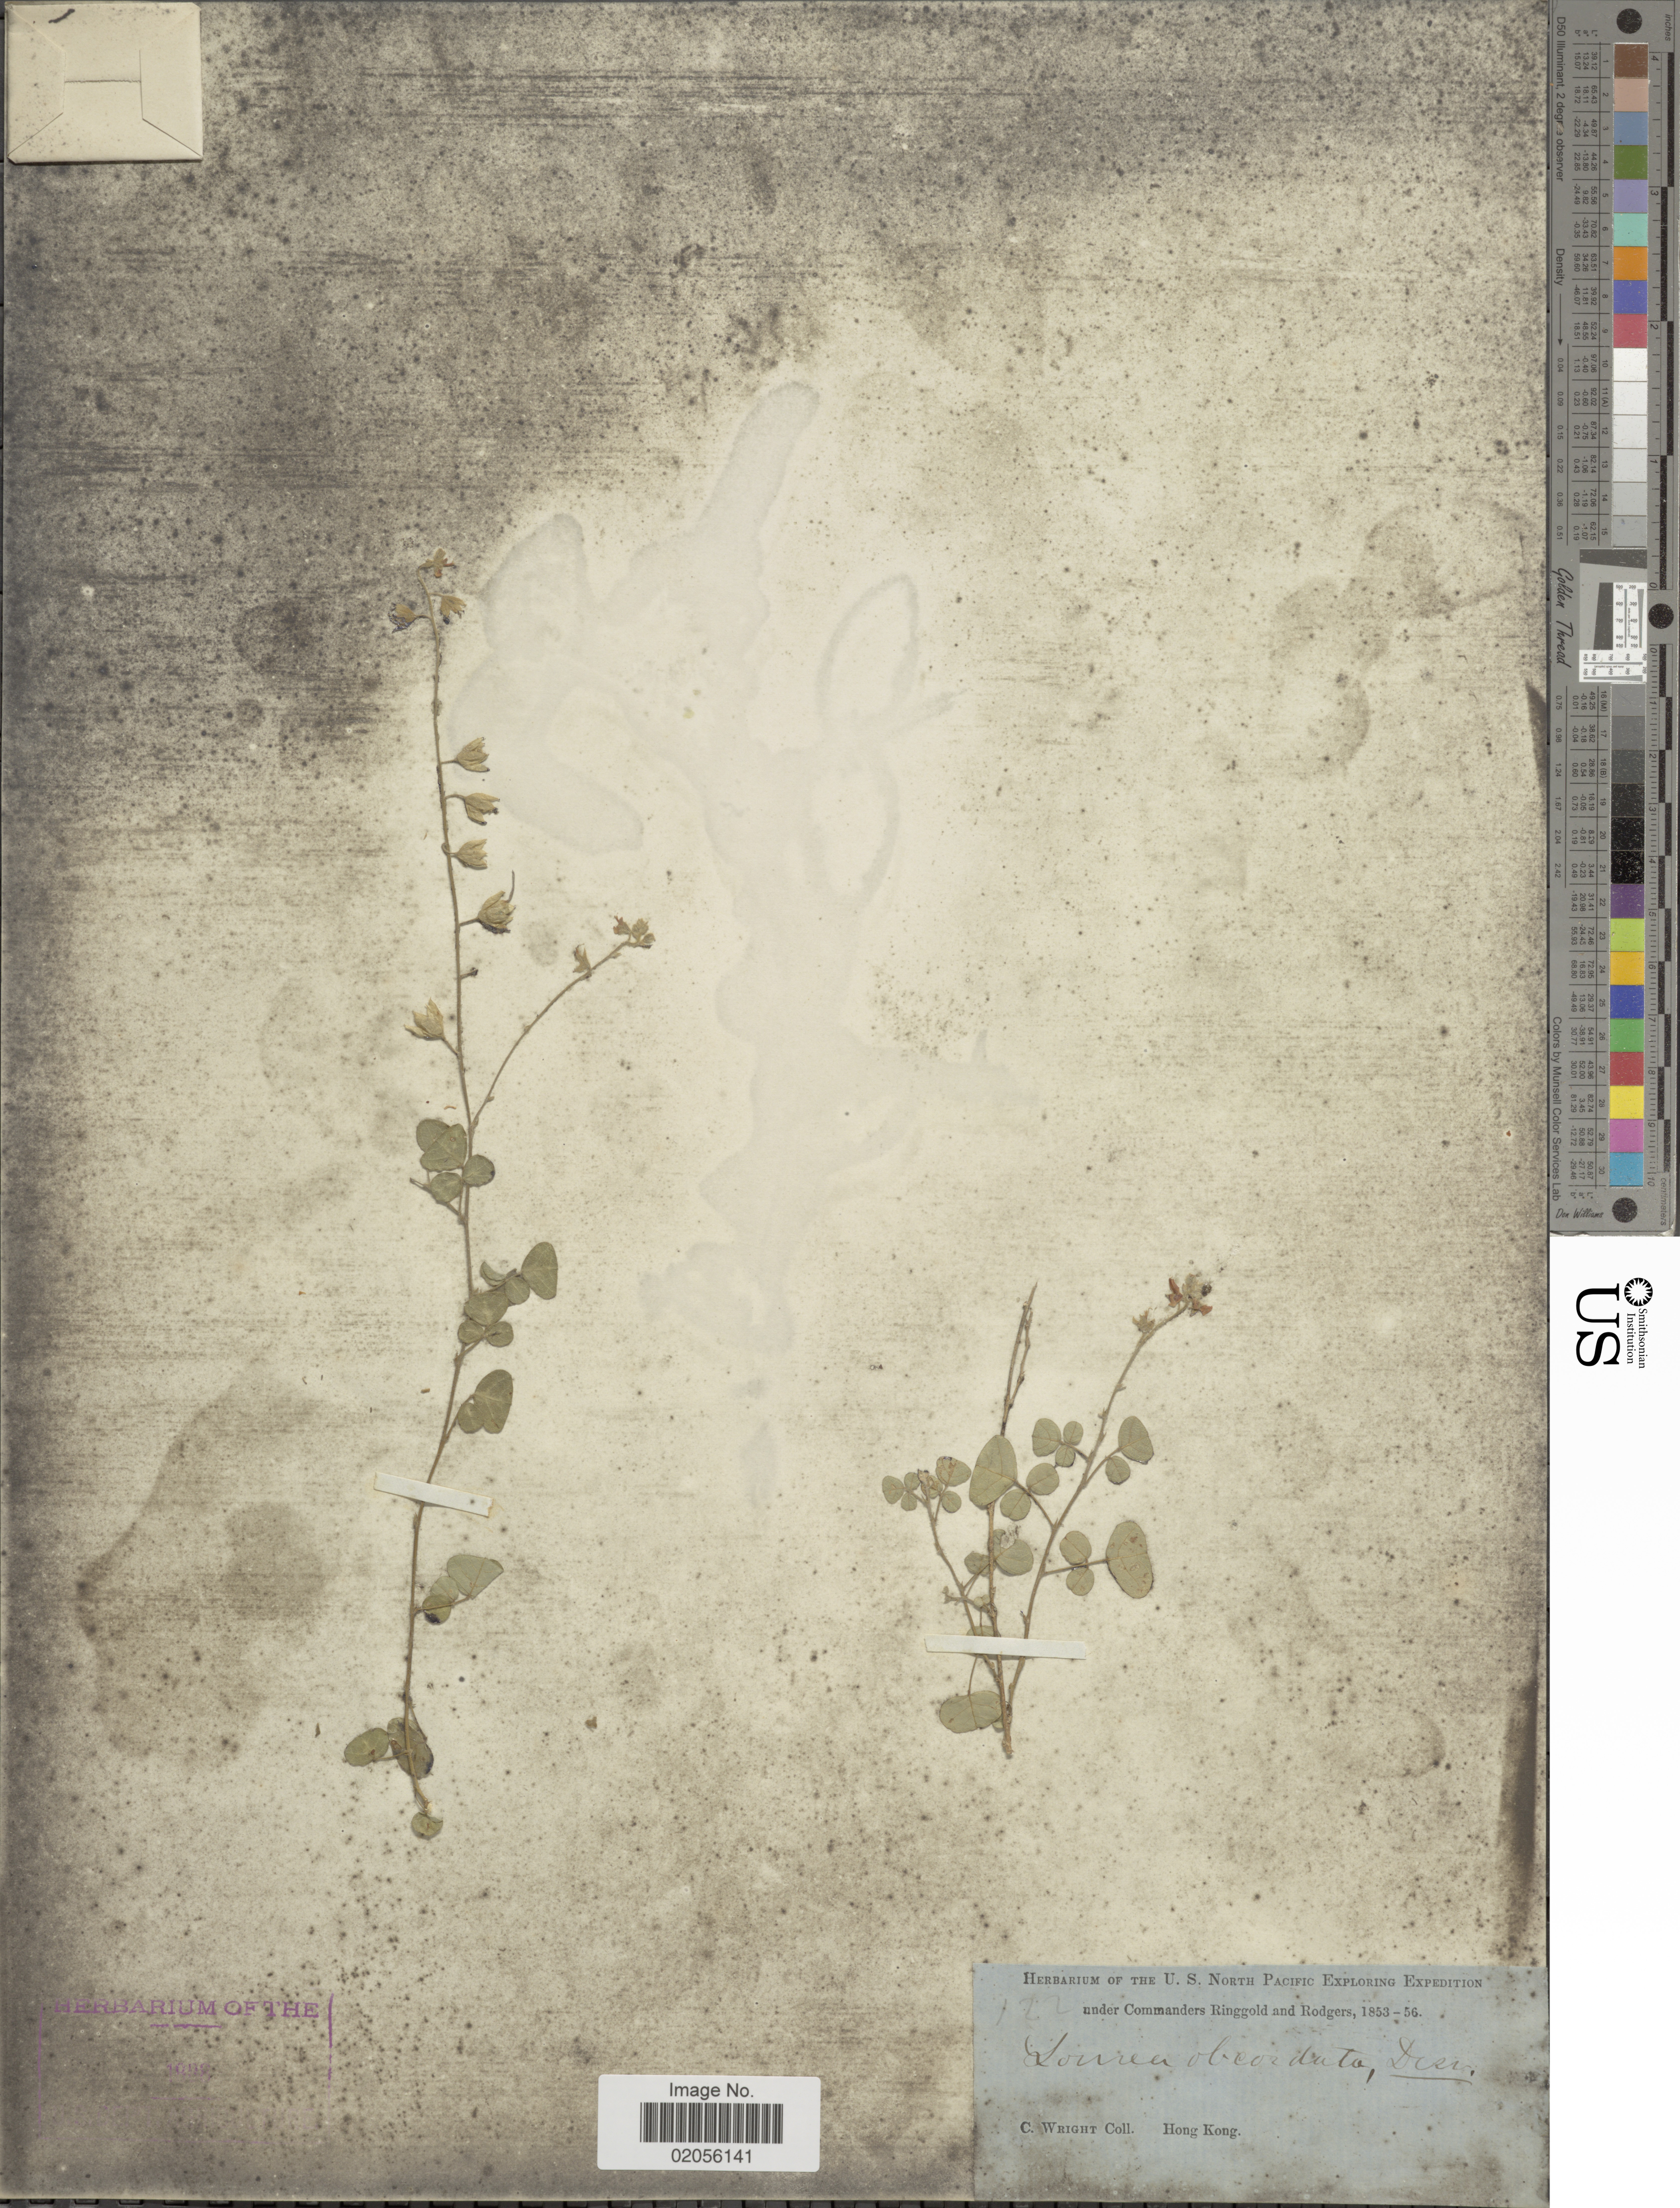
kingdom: Plantae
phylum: Tracheophyta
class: Magnoliopsida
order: Fabales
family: Fabaceae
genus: Lourea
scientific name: Lourea obcordata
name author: (Poir.) Desv.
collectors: C. Wright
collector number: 122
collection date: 1853/1856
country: China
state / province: Hong Kong